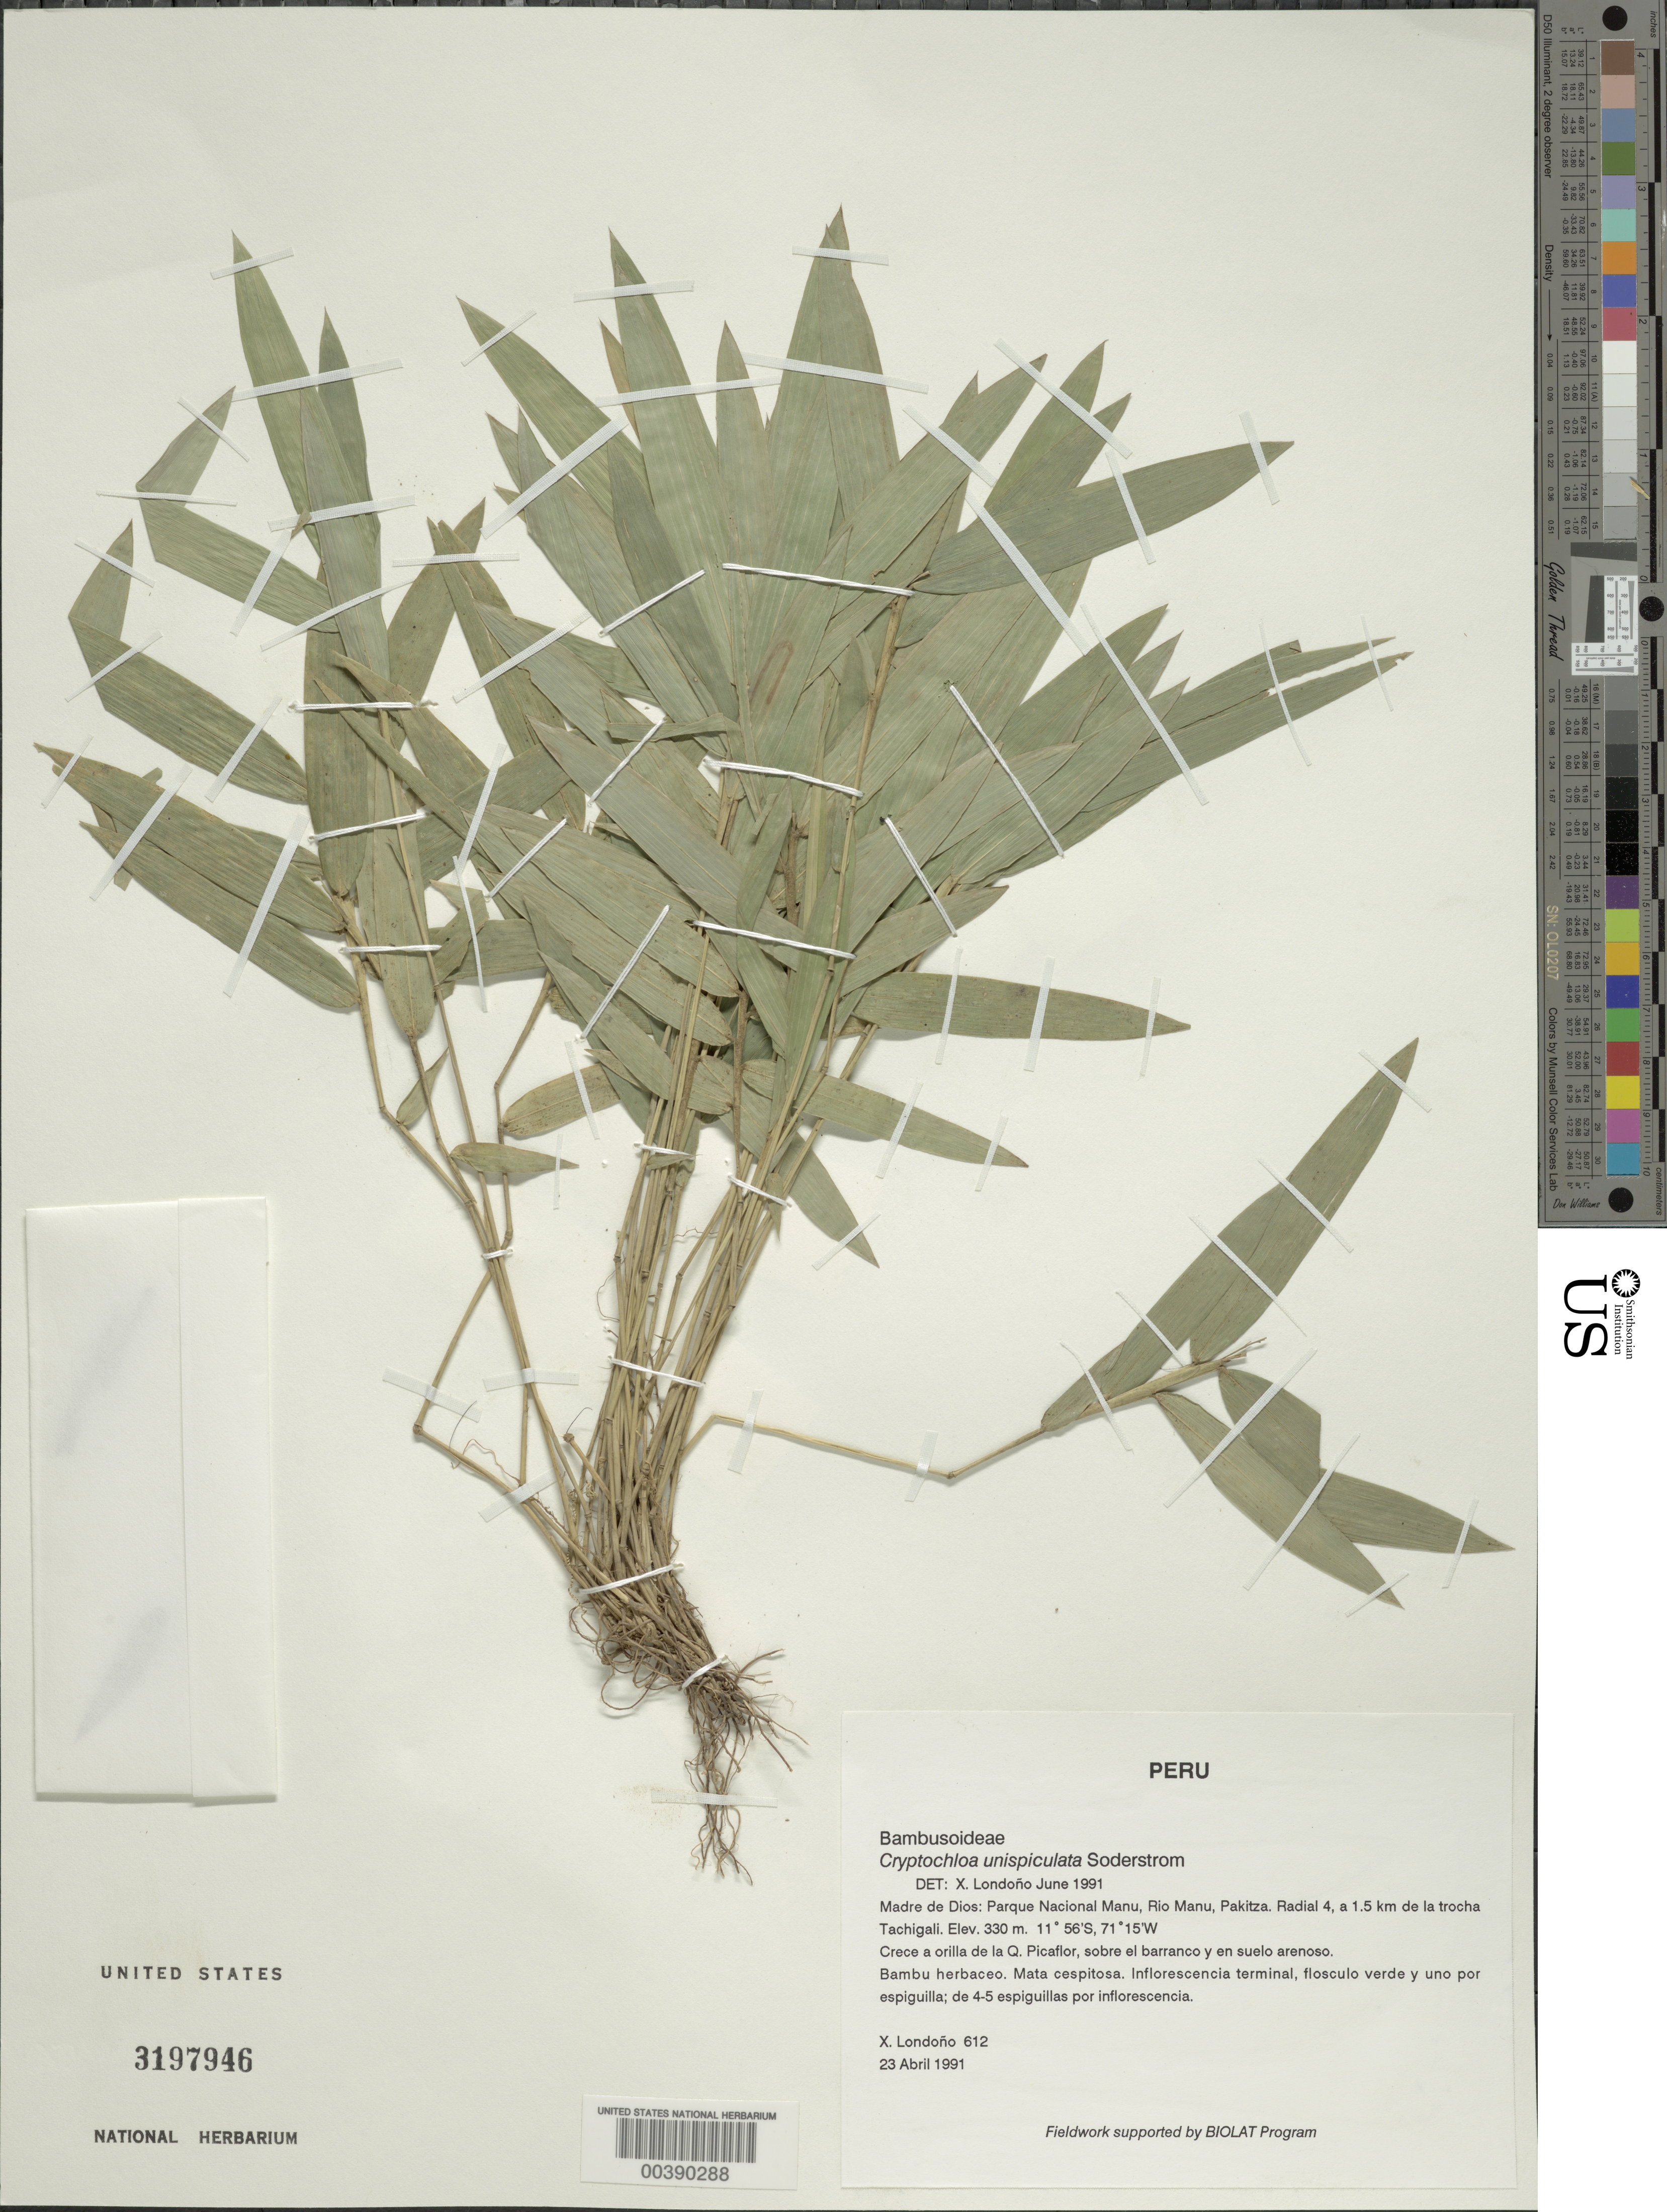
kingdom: Plantae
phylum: Tracheophyta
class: Liliopsida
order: Poales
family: Poaceae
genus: Cryptochloa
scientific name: Cryptochloa unispiculata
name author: Soderstr.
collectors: X. Londoño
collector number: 612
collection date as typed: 23 Apr 1991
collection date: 1991-04-23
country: Peru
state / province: Madre de Dios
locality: Parque nacional manu, rio manu, pakitza, radial 4, a 1.5 km de la trocha tachigali; orilla de la q. picaflor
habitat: Sobre el barranco y en suelo arenoso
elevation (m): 330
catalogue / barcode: US 3197946